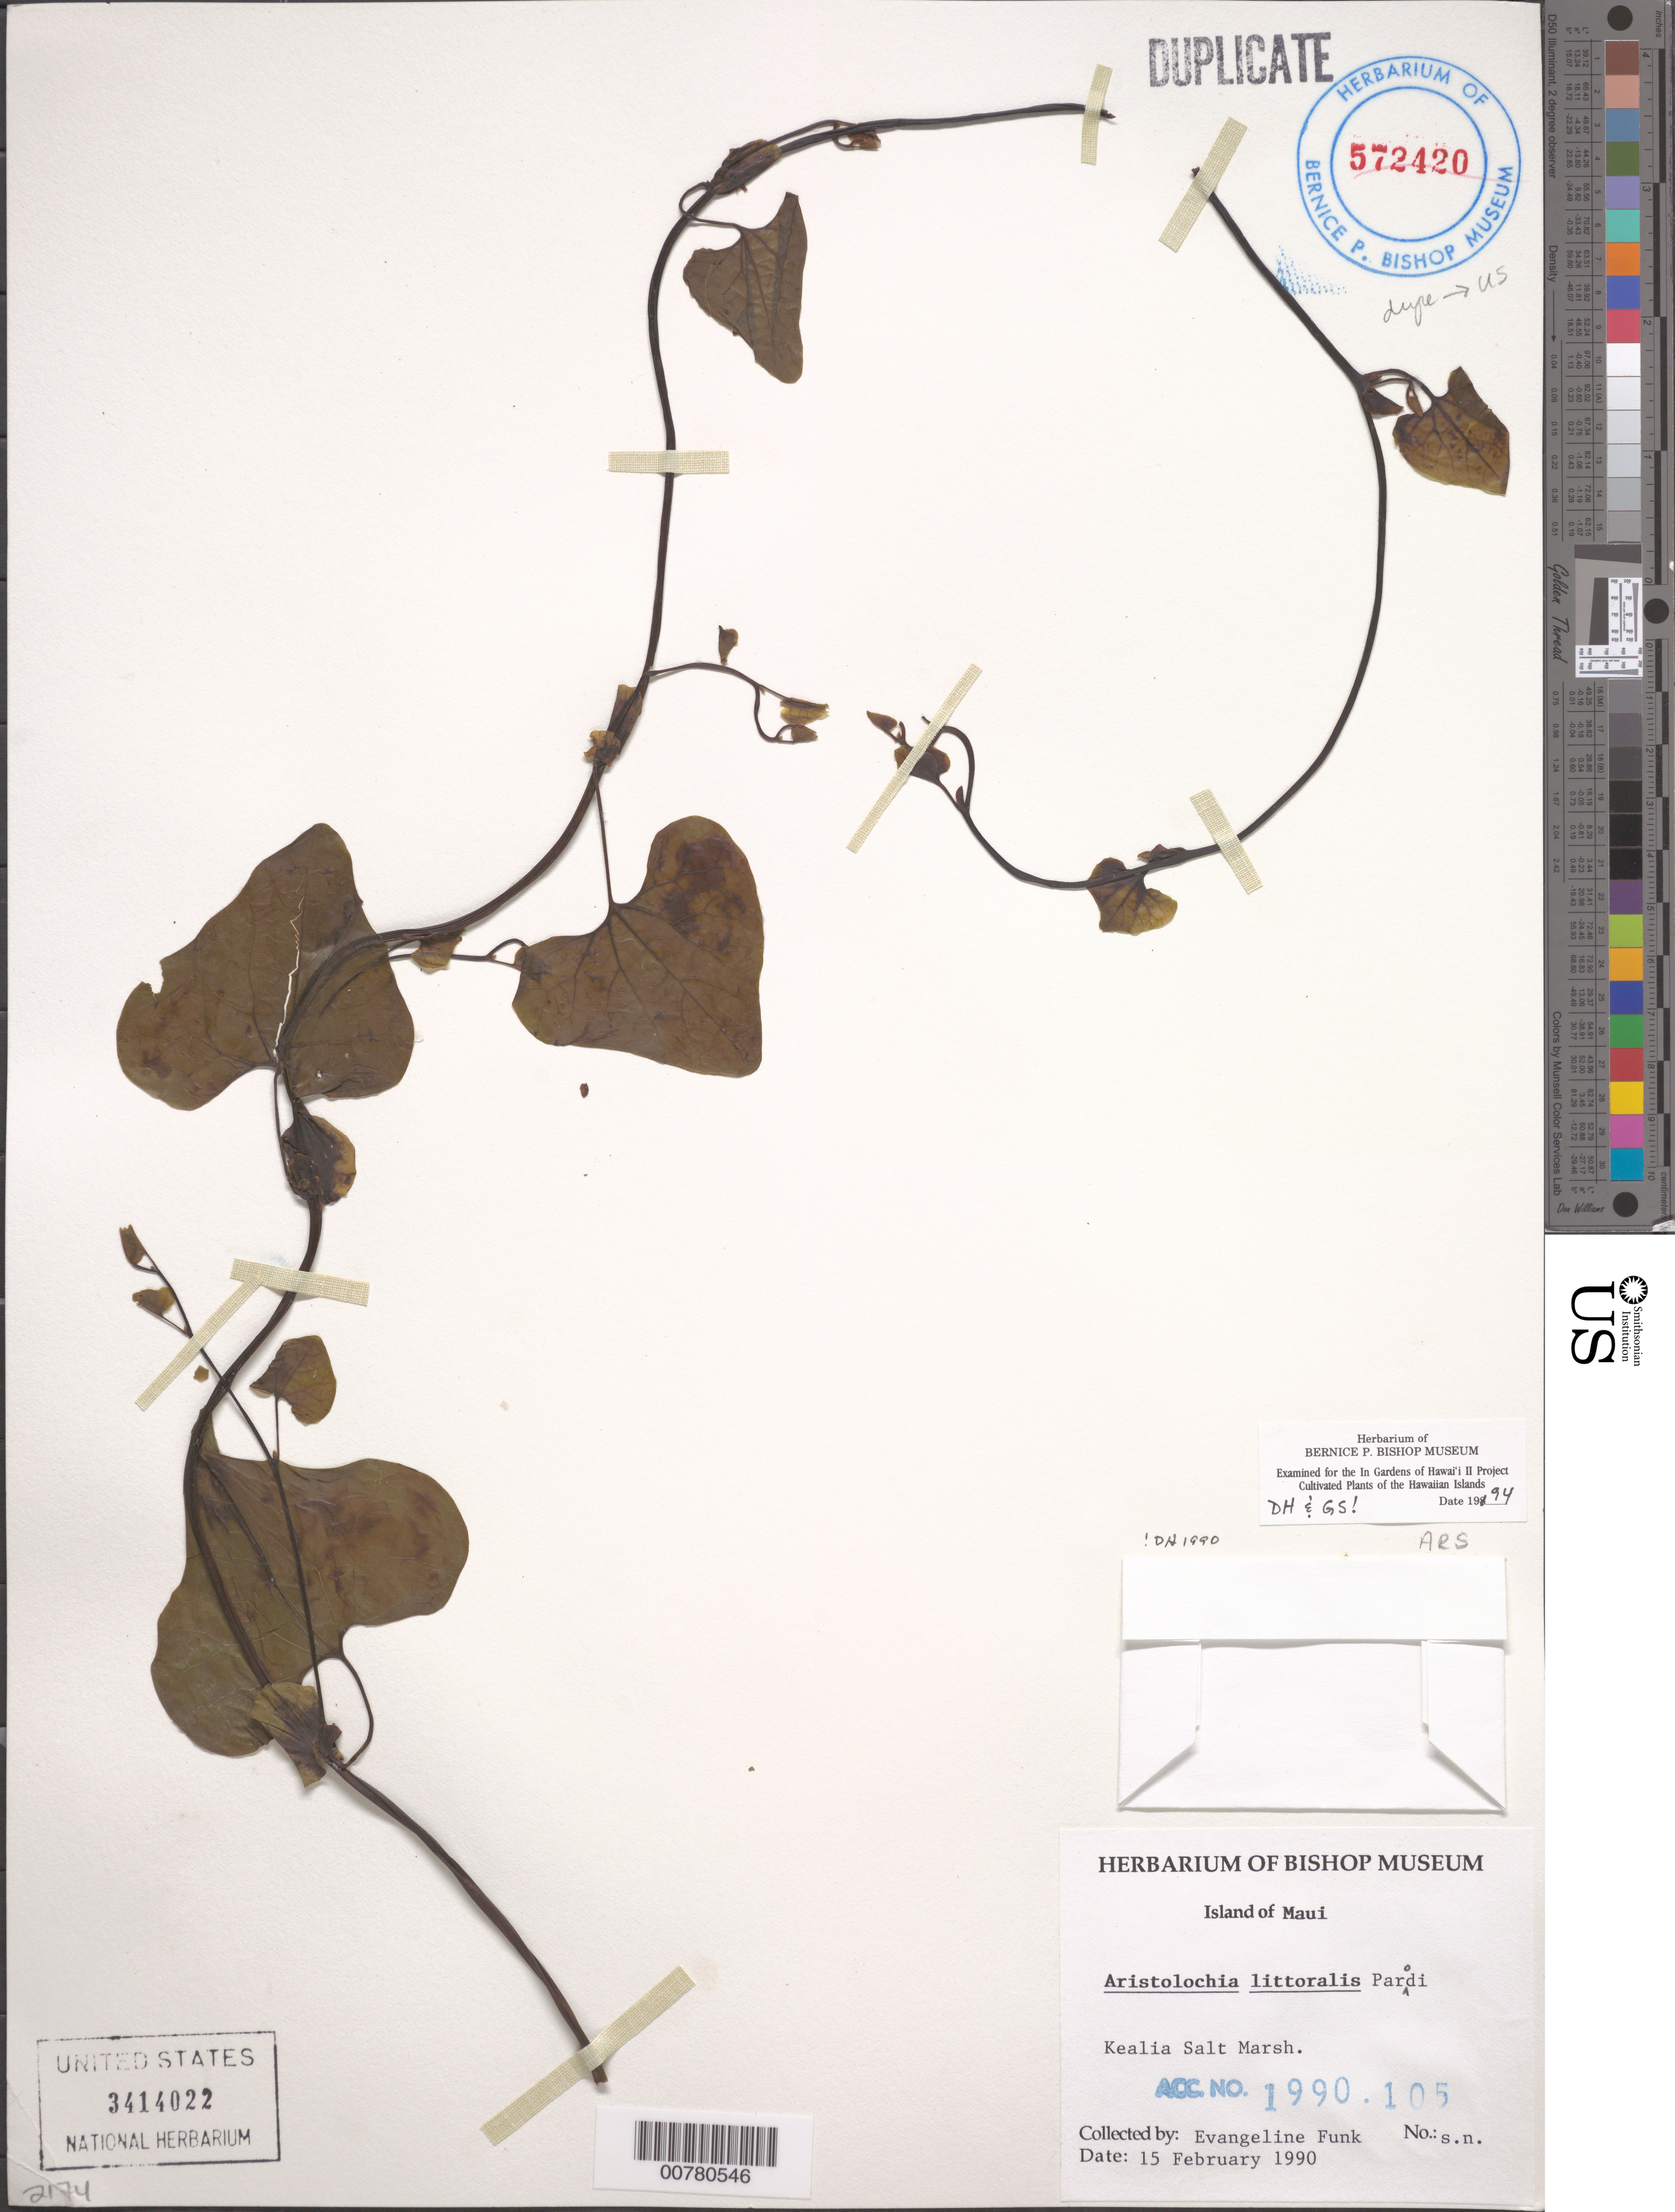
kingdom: Plantae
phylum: Tracheophyta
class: Magnoliopsida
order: Piperales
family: Aristolochiaceae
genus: Aristolochia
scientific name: Aristolochia littoralis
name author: Parodi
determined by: Staples, G. W.; Herbst, D. R.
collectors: E. Funk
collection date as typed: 15 Feb 1990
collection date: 1990-02-15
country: United States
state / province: Hawaii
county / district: Maui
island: Maui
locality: Kealia salt Marsh.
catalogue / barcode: US 3414022